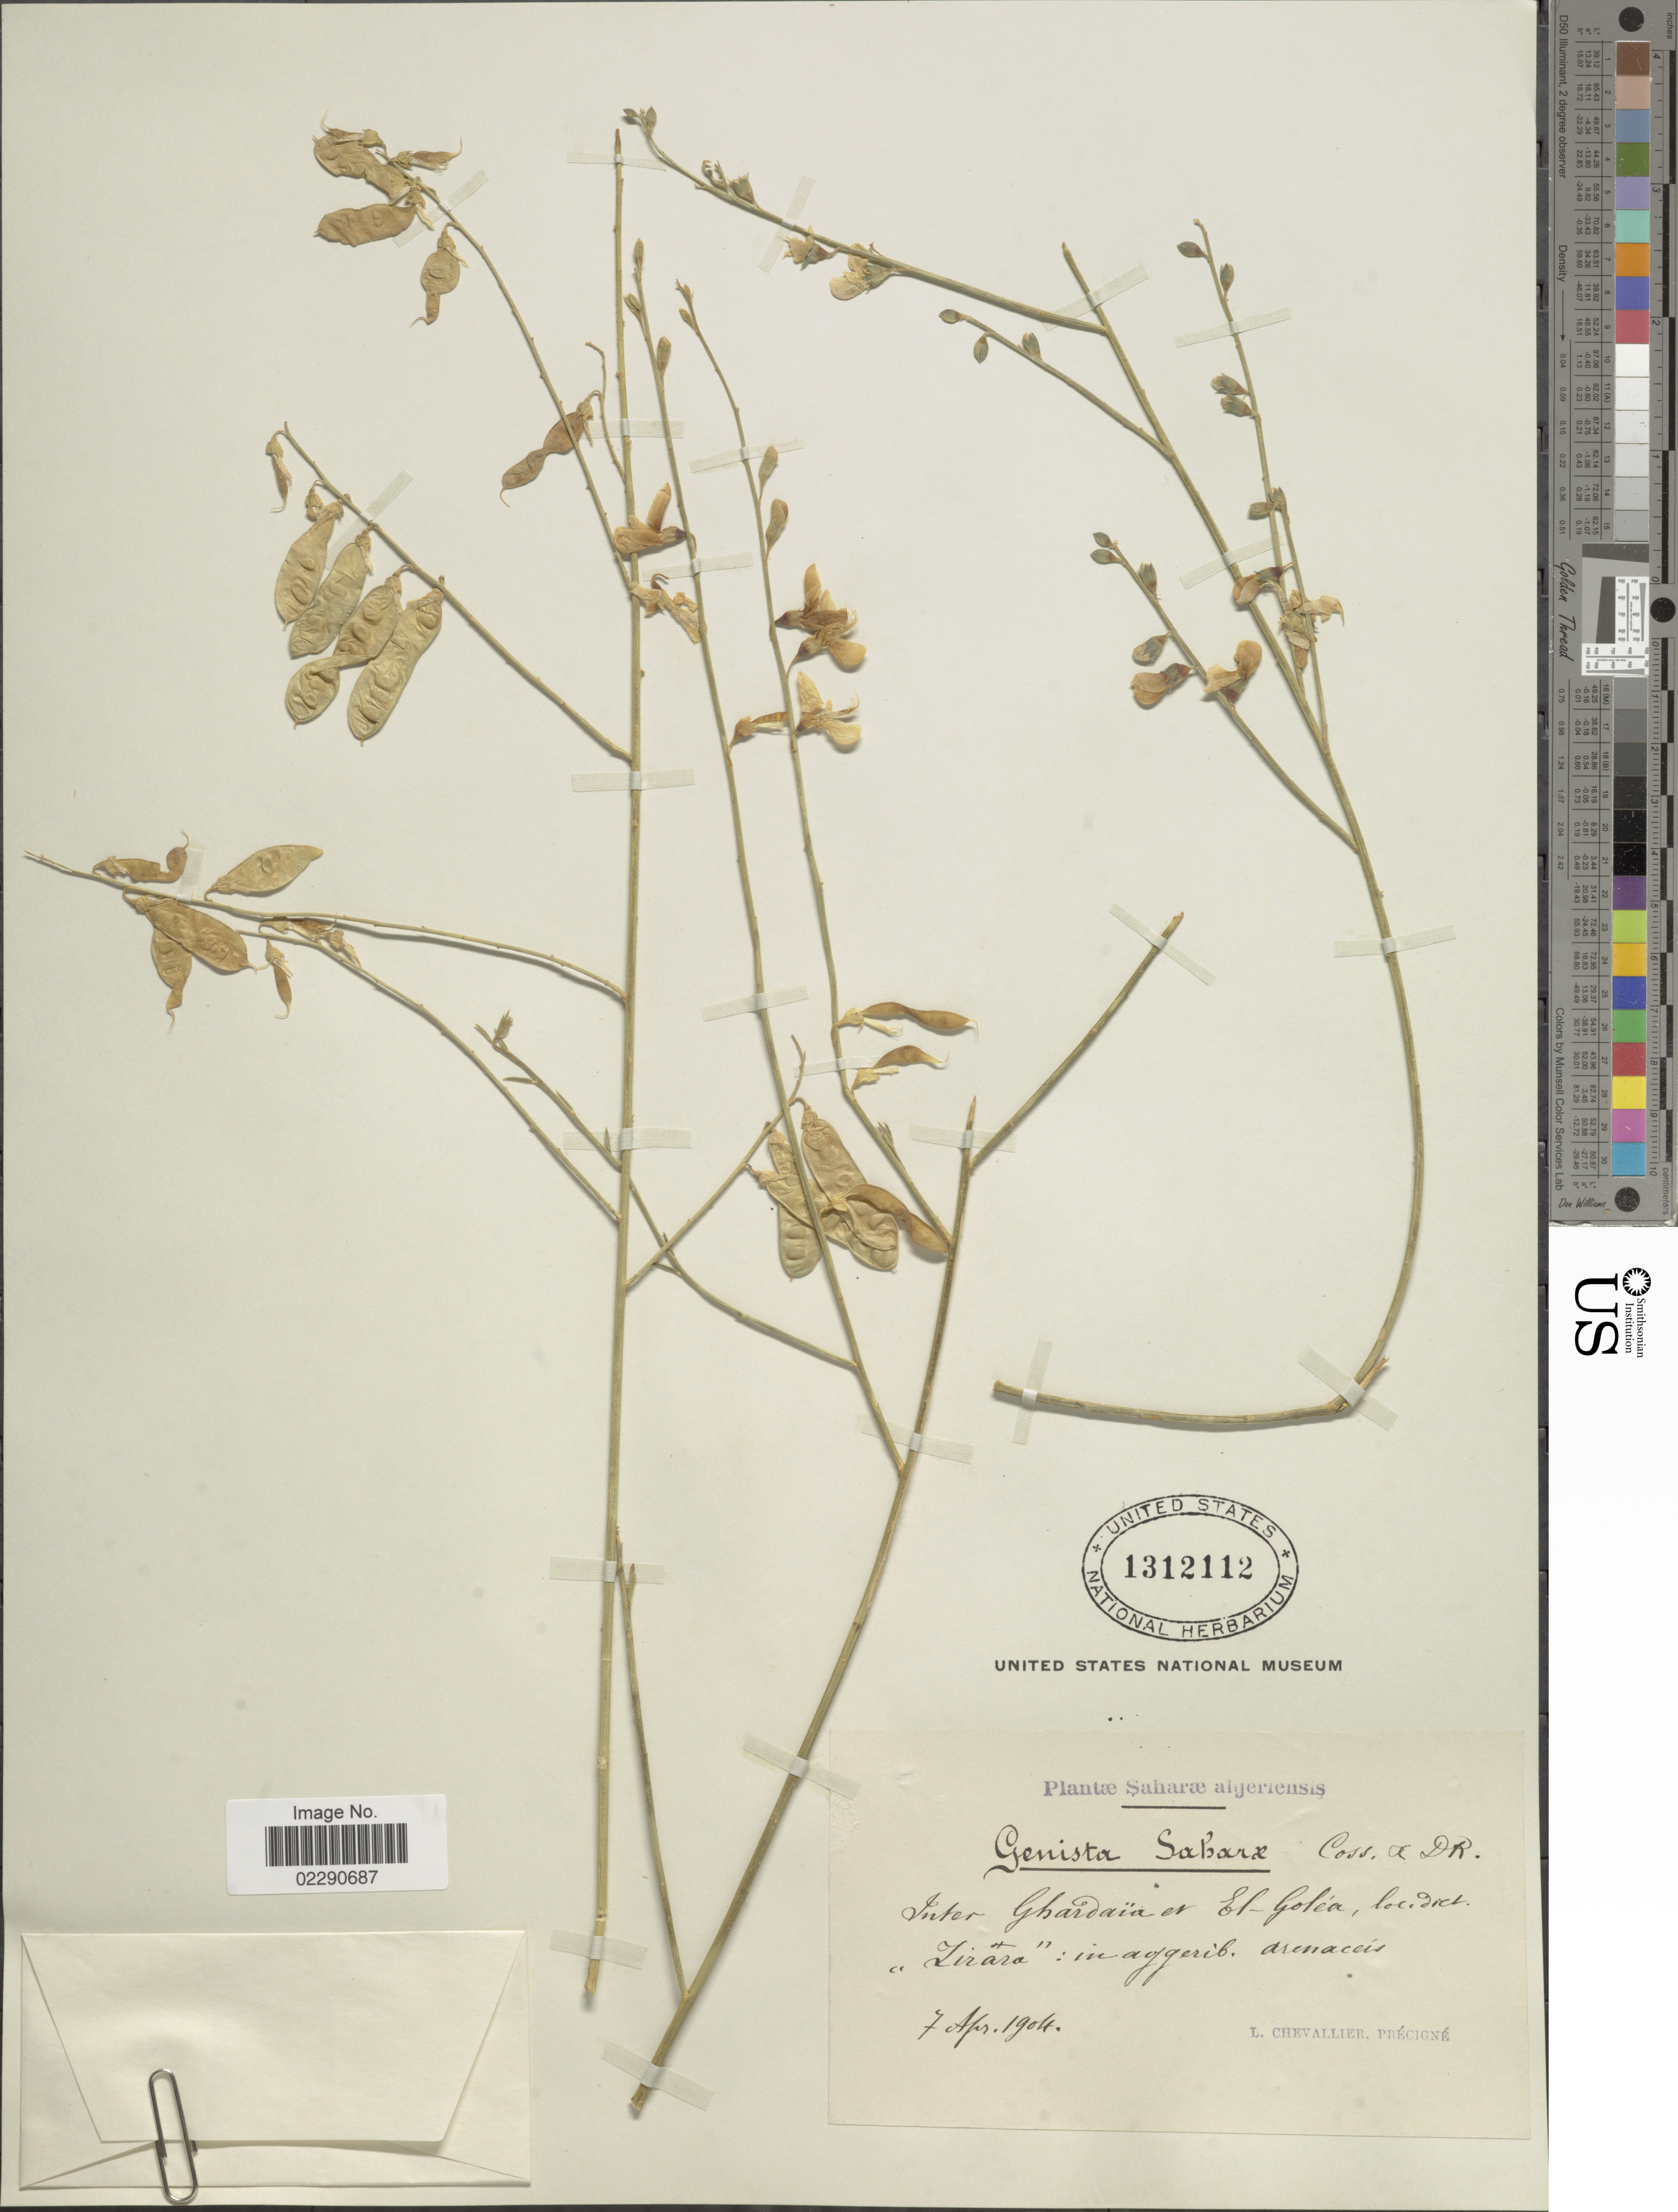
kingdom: Plantae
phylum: Tracheophyta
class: Magnoliopsida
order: Fabales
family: Fabaceae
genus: Calobota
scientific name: Calobota saharae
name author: (Coss. & Durieu) Boatwr. & B.-E. van Wyk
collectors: L. Chevallier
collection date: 1904-04-07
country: Algeria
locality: Saharae Algeriensis, inter Ghaidaia et El-Golea, loc. dict. a Zirara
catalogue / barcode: US 1312112